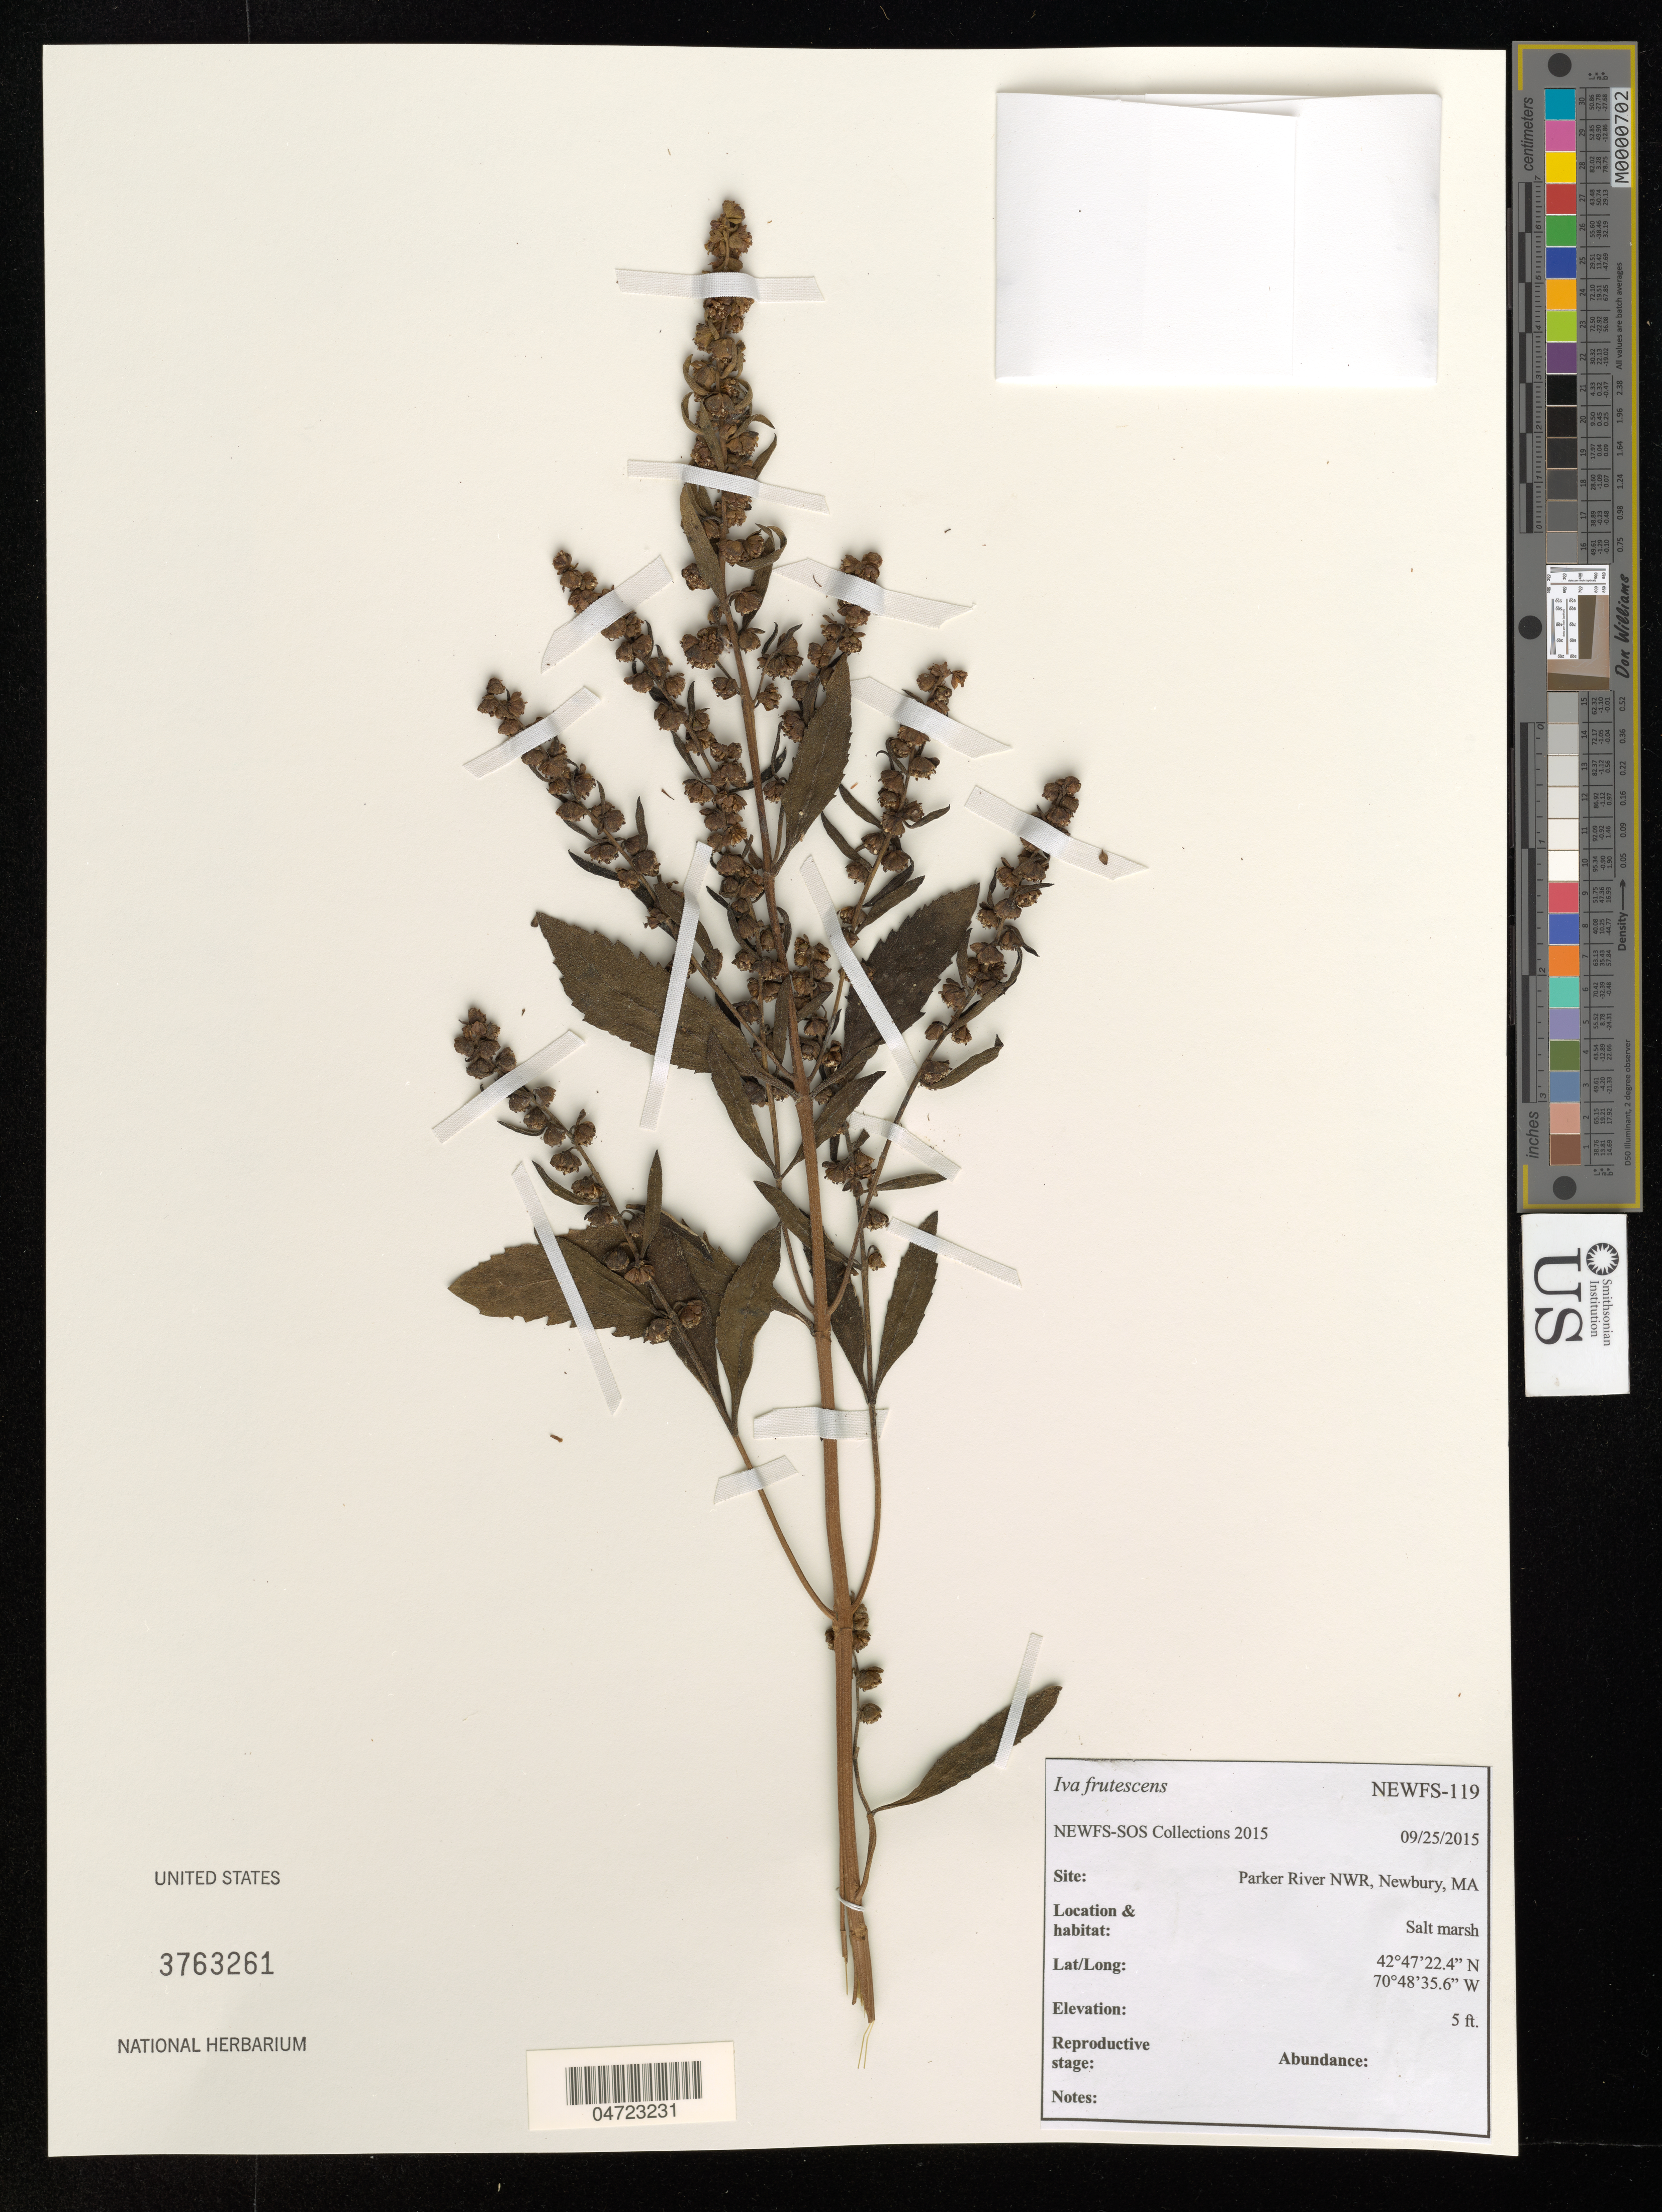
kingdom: Plantae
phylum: Tracheophyta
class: Magnoliopsida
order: Asterales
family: Asteraceae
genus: Iva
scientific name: Iva frutescens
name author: L.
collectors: NEWFS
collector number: NEWFS-119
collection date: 2015-09-25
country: United States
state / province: Massachusetts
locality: Parker River NWR, Newbury.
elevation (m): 2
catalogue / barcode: US 3763261